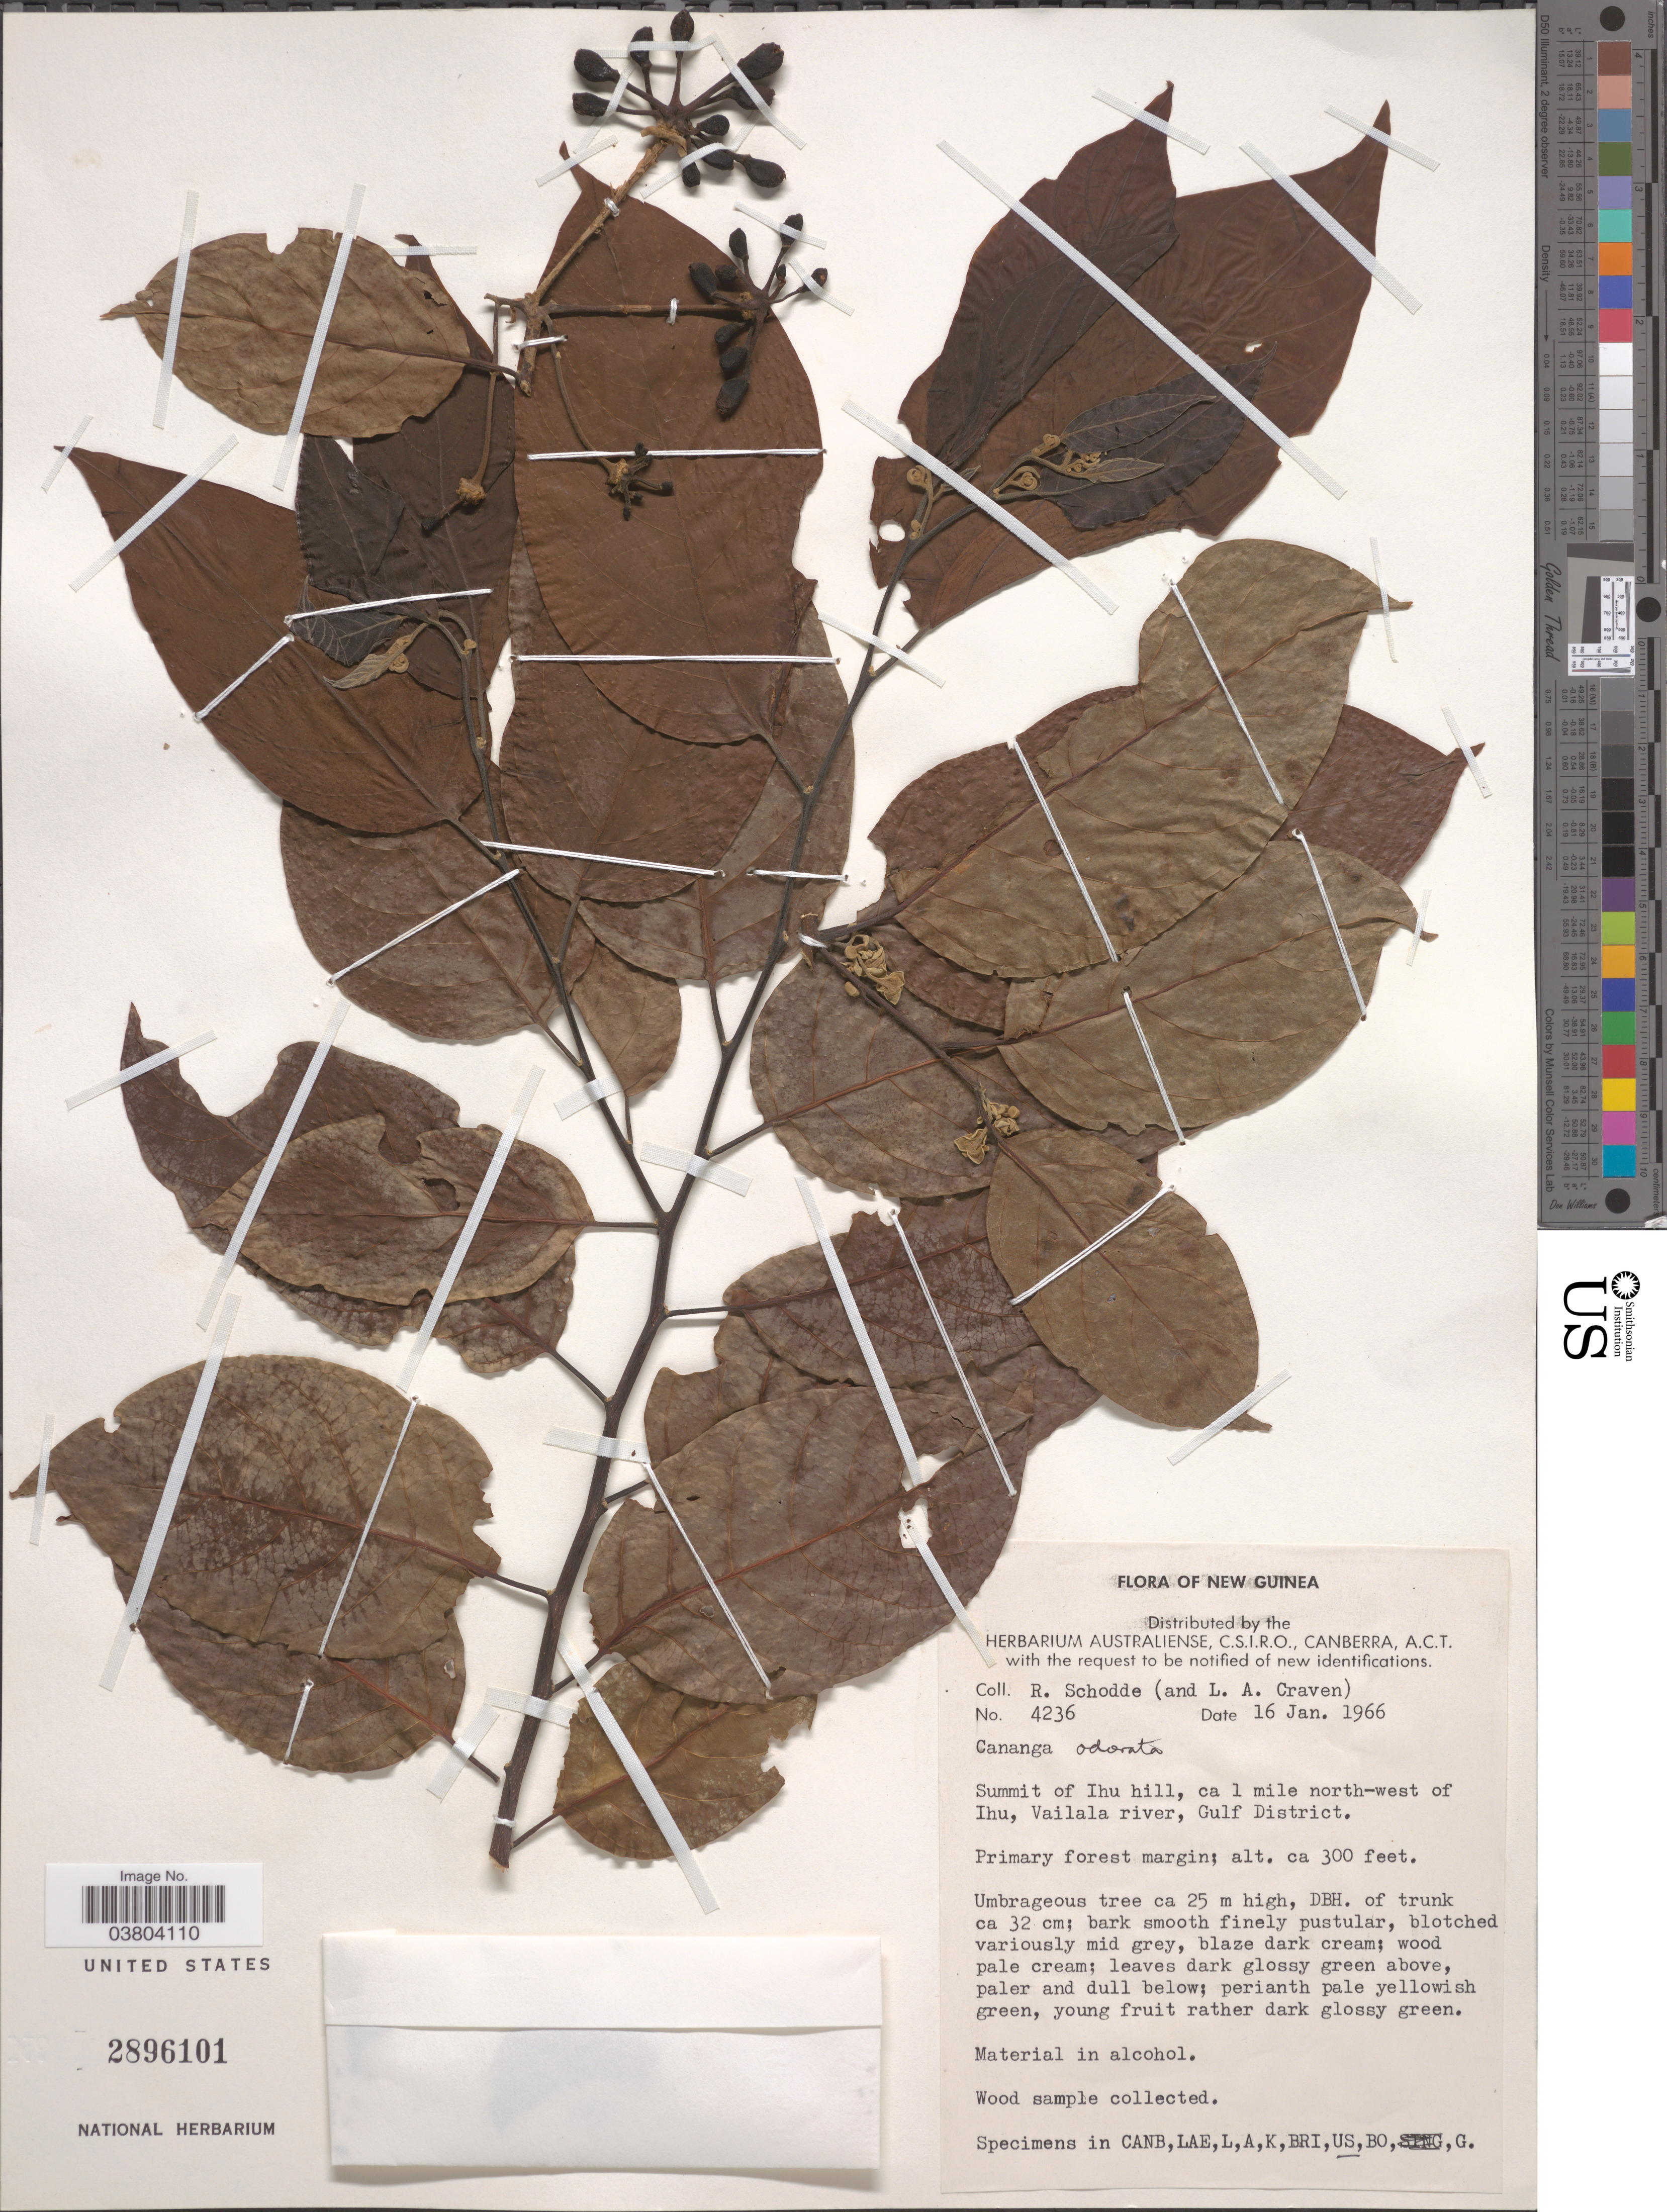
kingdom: Plantae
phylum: Tracheophyta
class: Magnoliopsida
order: Magnoliales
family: Annonaceae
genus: Cananga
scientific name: Cananga odorata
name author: (Lam.) Hook. f. & Thomson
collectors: R. Schodde & L. A. Craven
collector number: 4236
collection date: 1966-01-16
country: Papua New Guinea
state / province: Gulf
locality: New Guinea. Summit of Ihu hill, ca 1 mile north-west of Ihu, Vailala river, Gulf District.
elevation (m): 91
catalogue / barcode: US 2896101